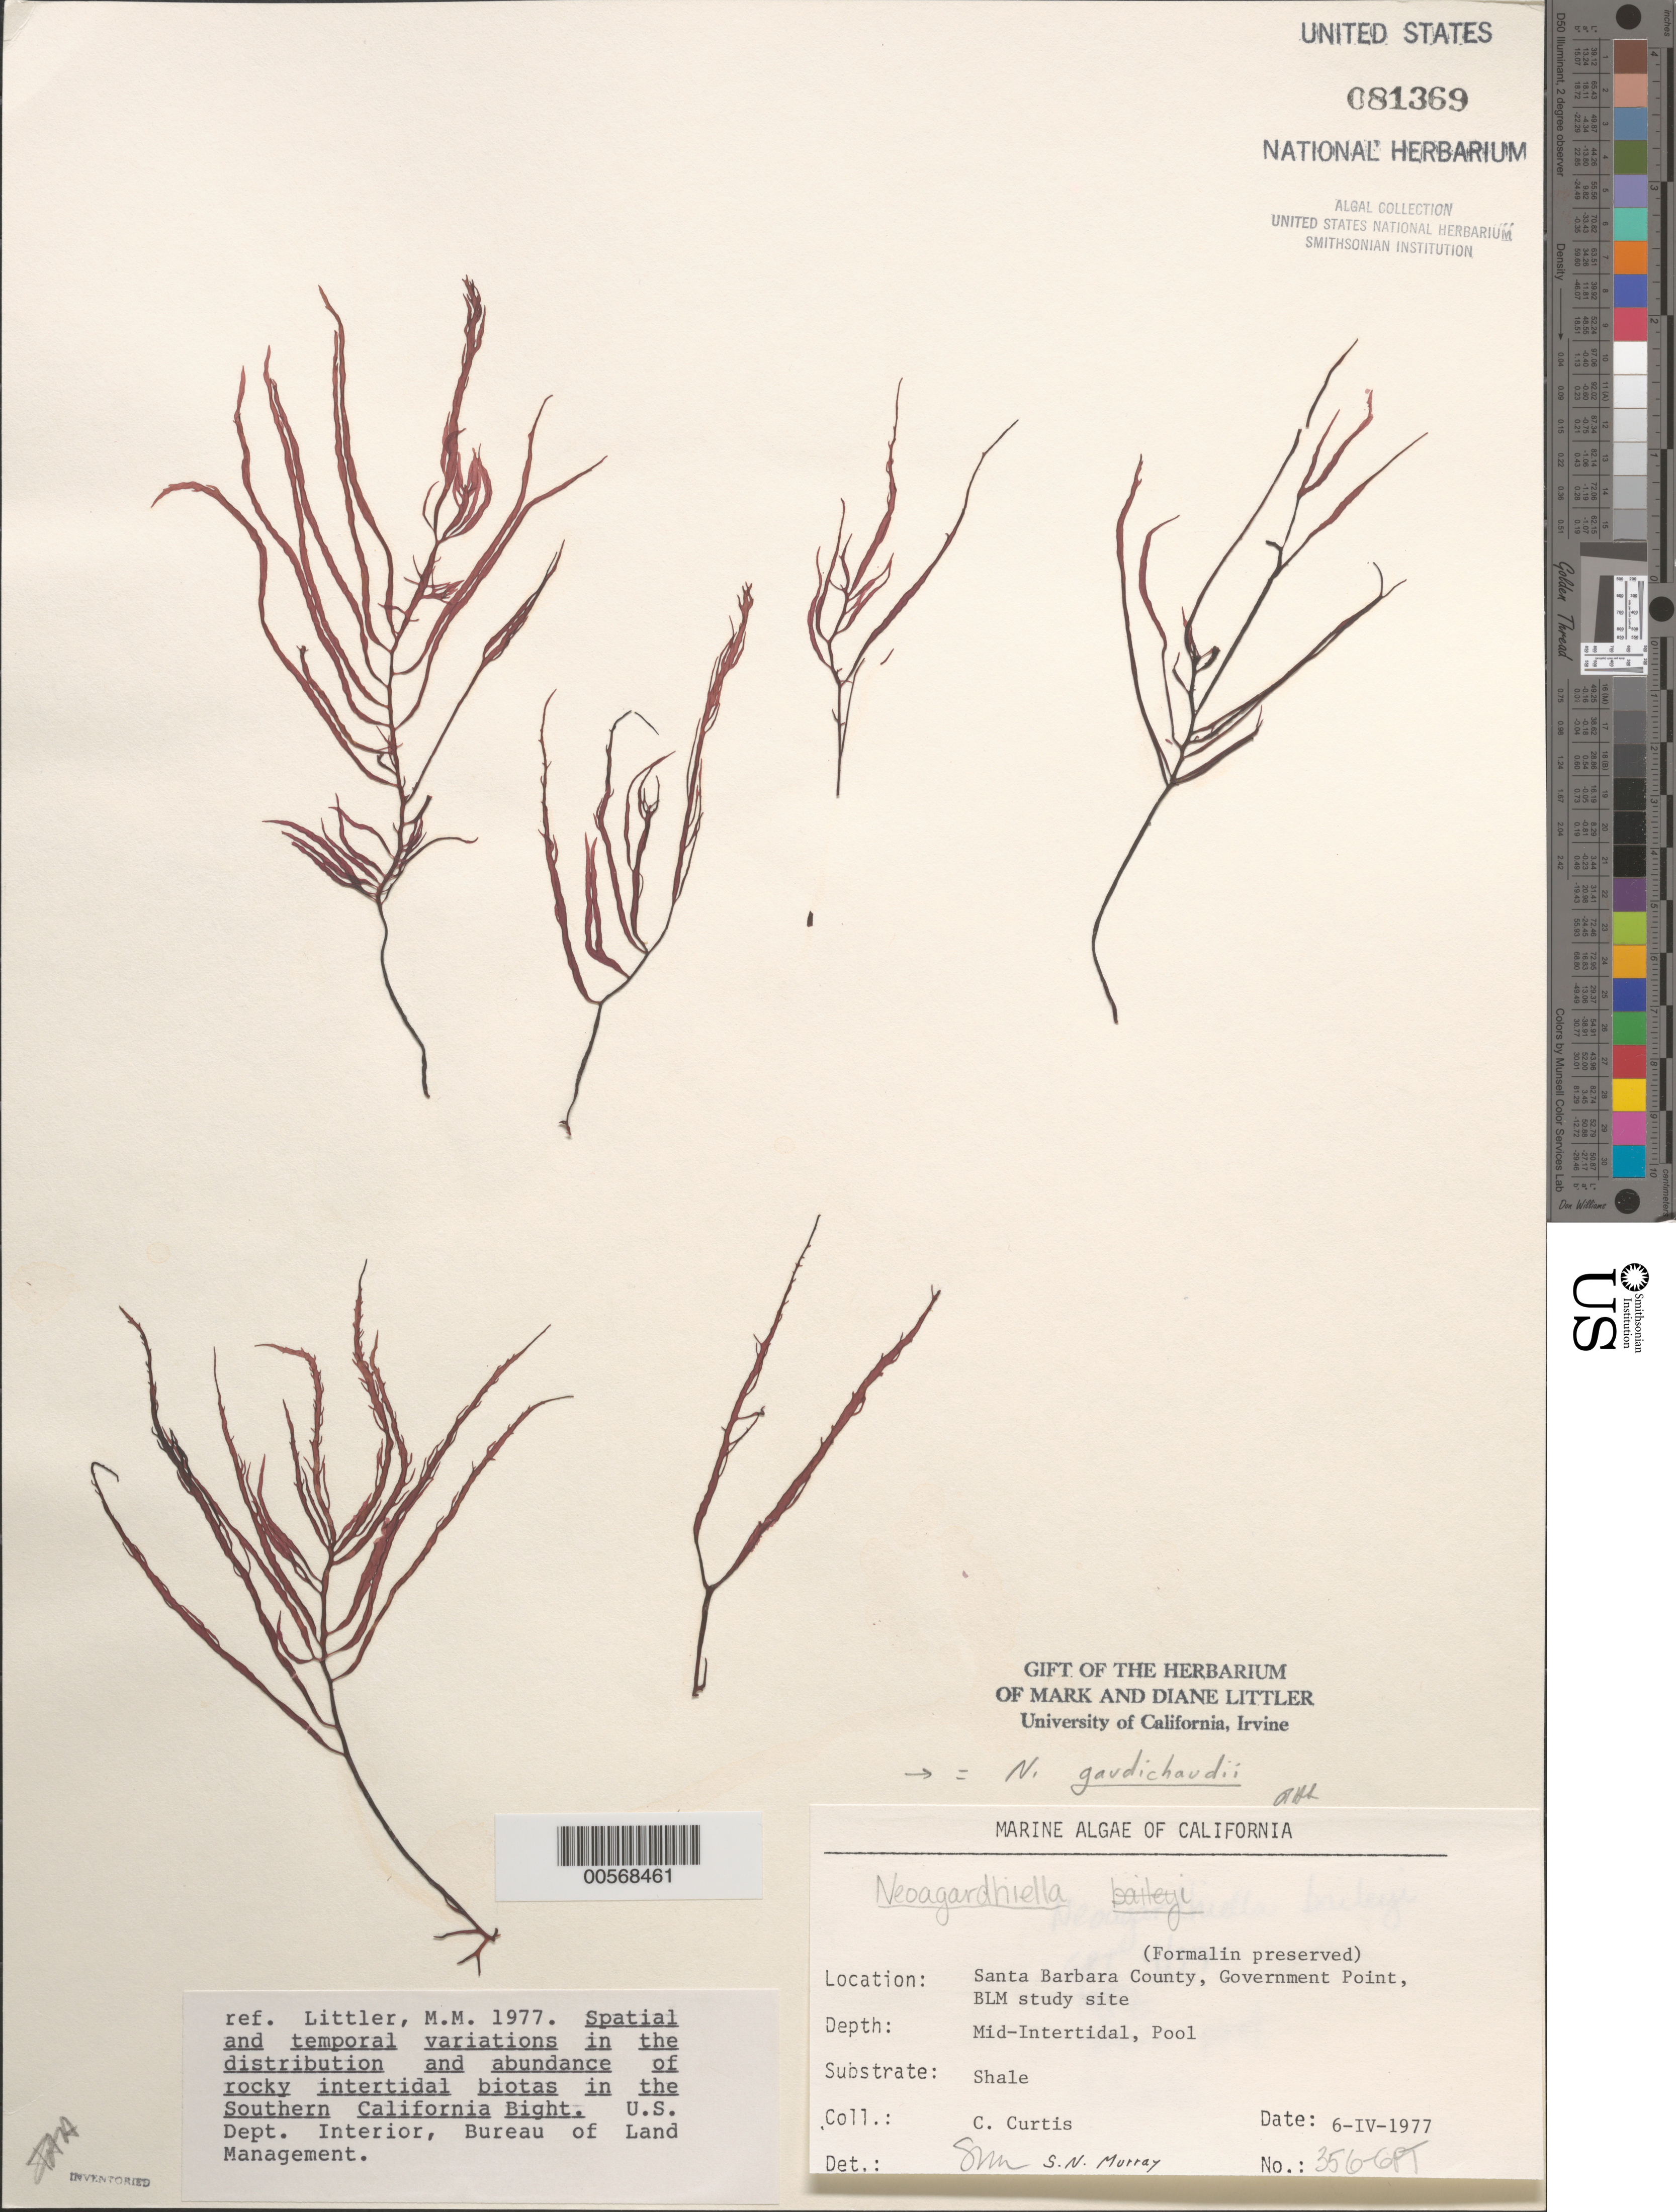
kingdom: Plantae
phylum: Rhodophyta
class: Florideophyceae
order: Gigartinales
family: Solieriaceae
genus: Sarcodiotheca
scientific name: Sarcodiotheca gaudichaudii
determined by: Algae name updating Project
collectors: C. Curtis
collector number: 356-gpt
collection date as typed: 06 Apr 1977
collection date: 1977-04-06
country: United States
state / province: California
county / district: Santa Barbara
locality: Government Point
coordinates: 34 26'31"N, 120 24'06"W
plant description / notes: BLM-SOCALBIGHT Rocky Intertidal Survey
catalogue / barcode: US 81369